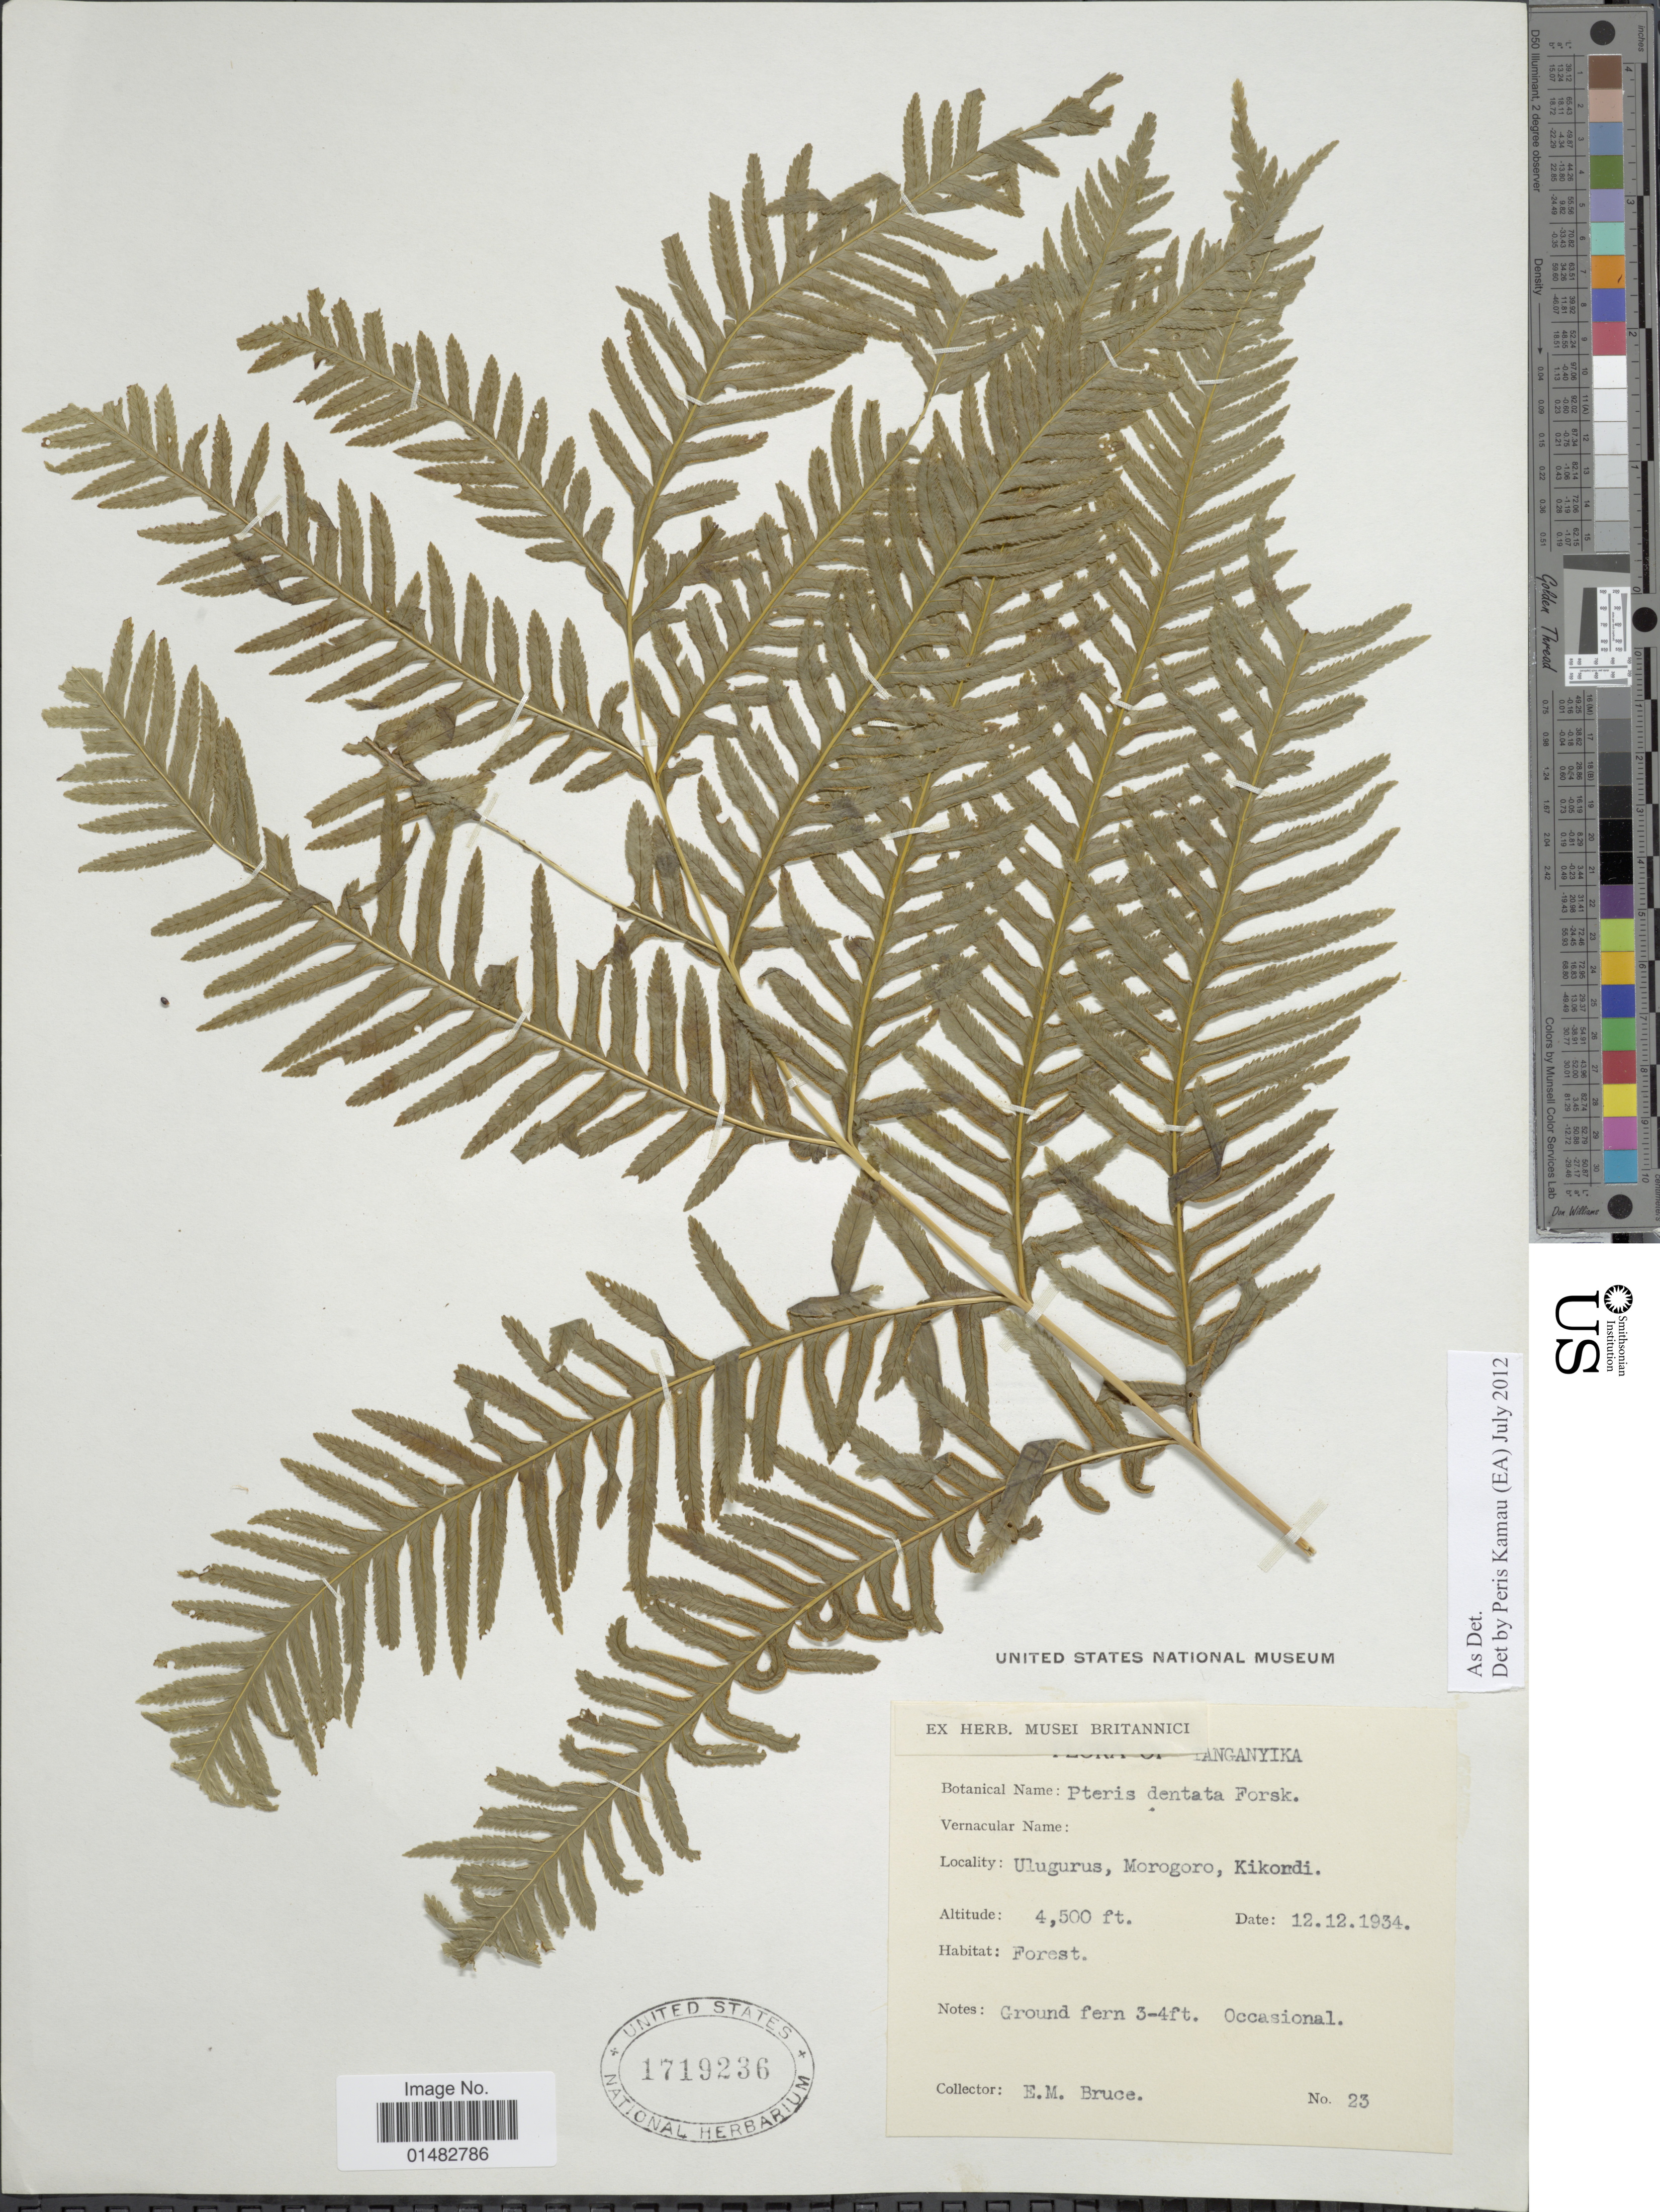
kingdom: Plantae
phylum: Tracheophyta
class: Polypodiopsida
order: Polypodiales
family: Pteridaceae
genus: Pteris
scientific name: Pteris dentata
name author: Forssk.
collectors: E. Bruce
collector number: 23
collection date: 1934-12-12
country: Tanzania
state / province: Morogoro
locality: Tanganyika, Ulugurus, Morogoro, Kikordi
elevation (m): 1372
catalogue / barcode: US 1719236